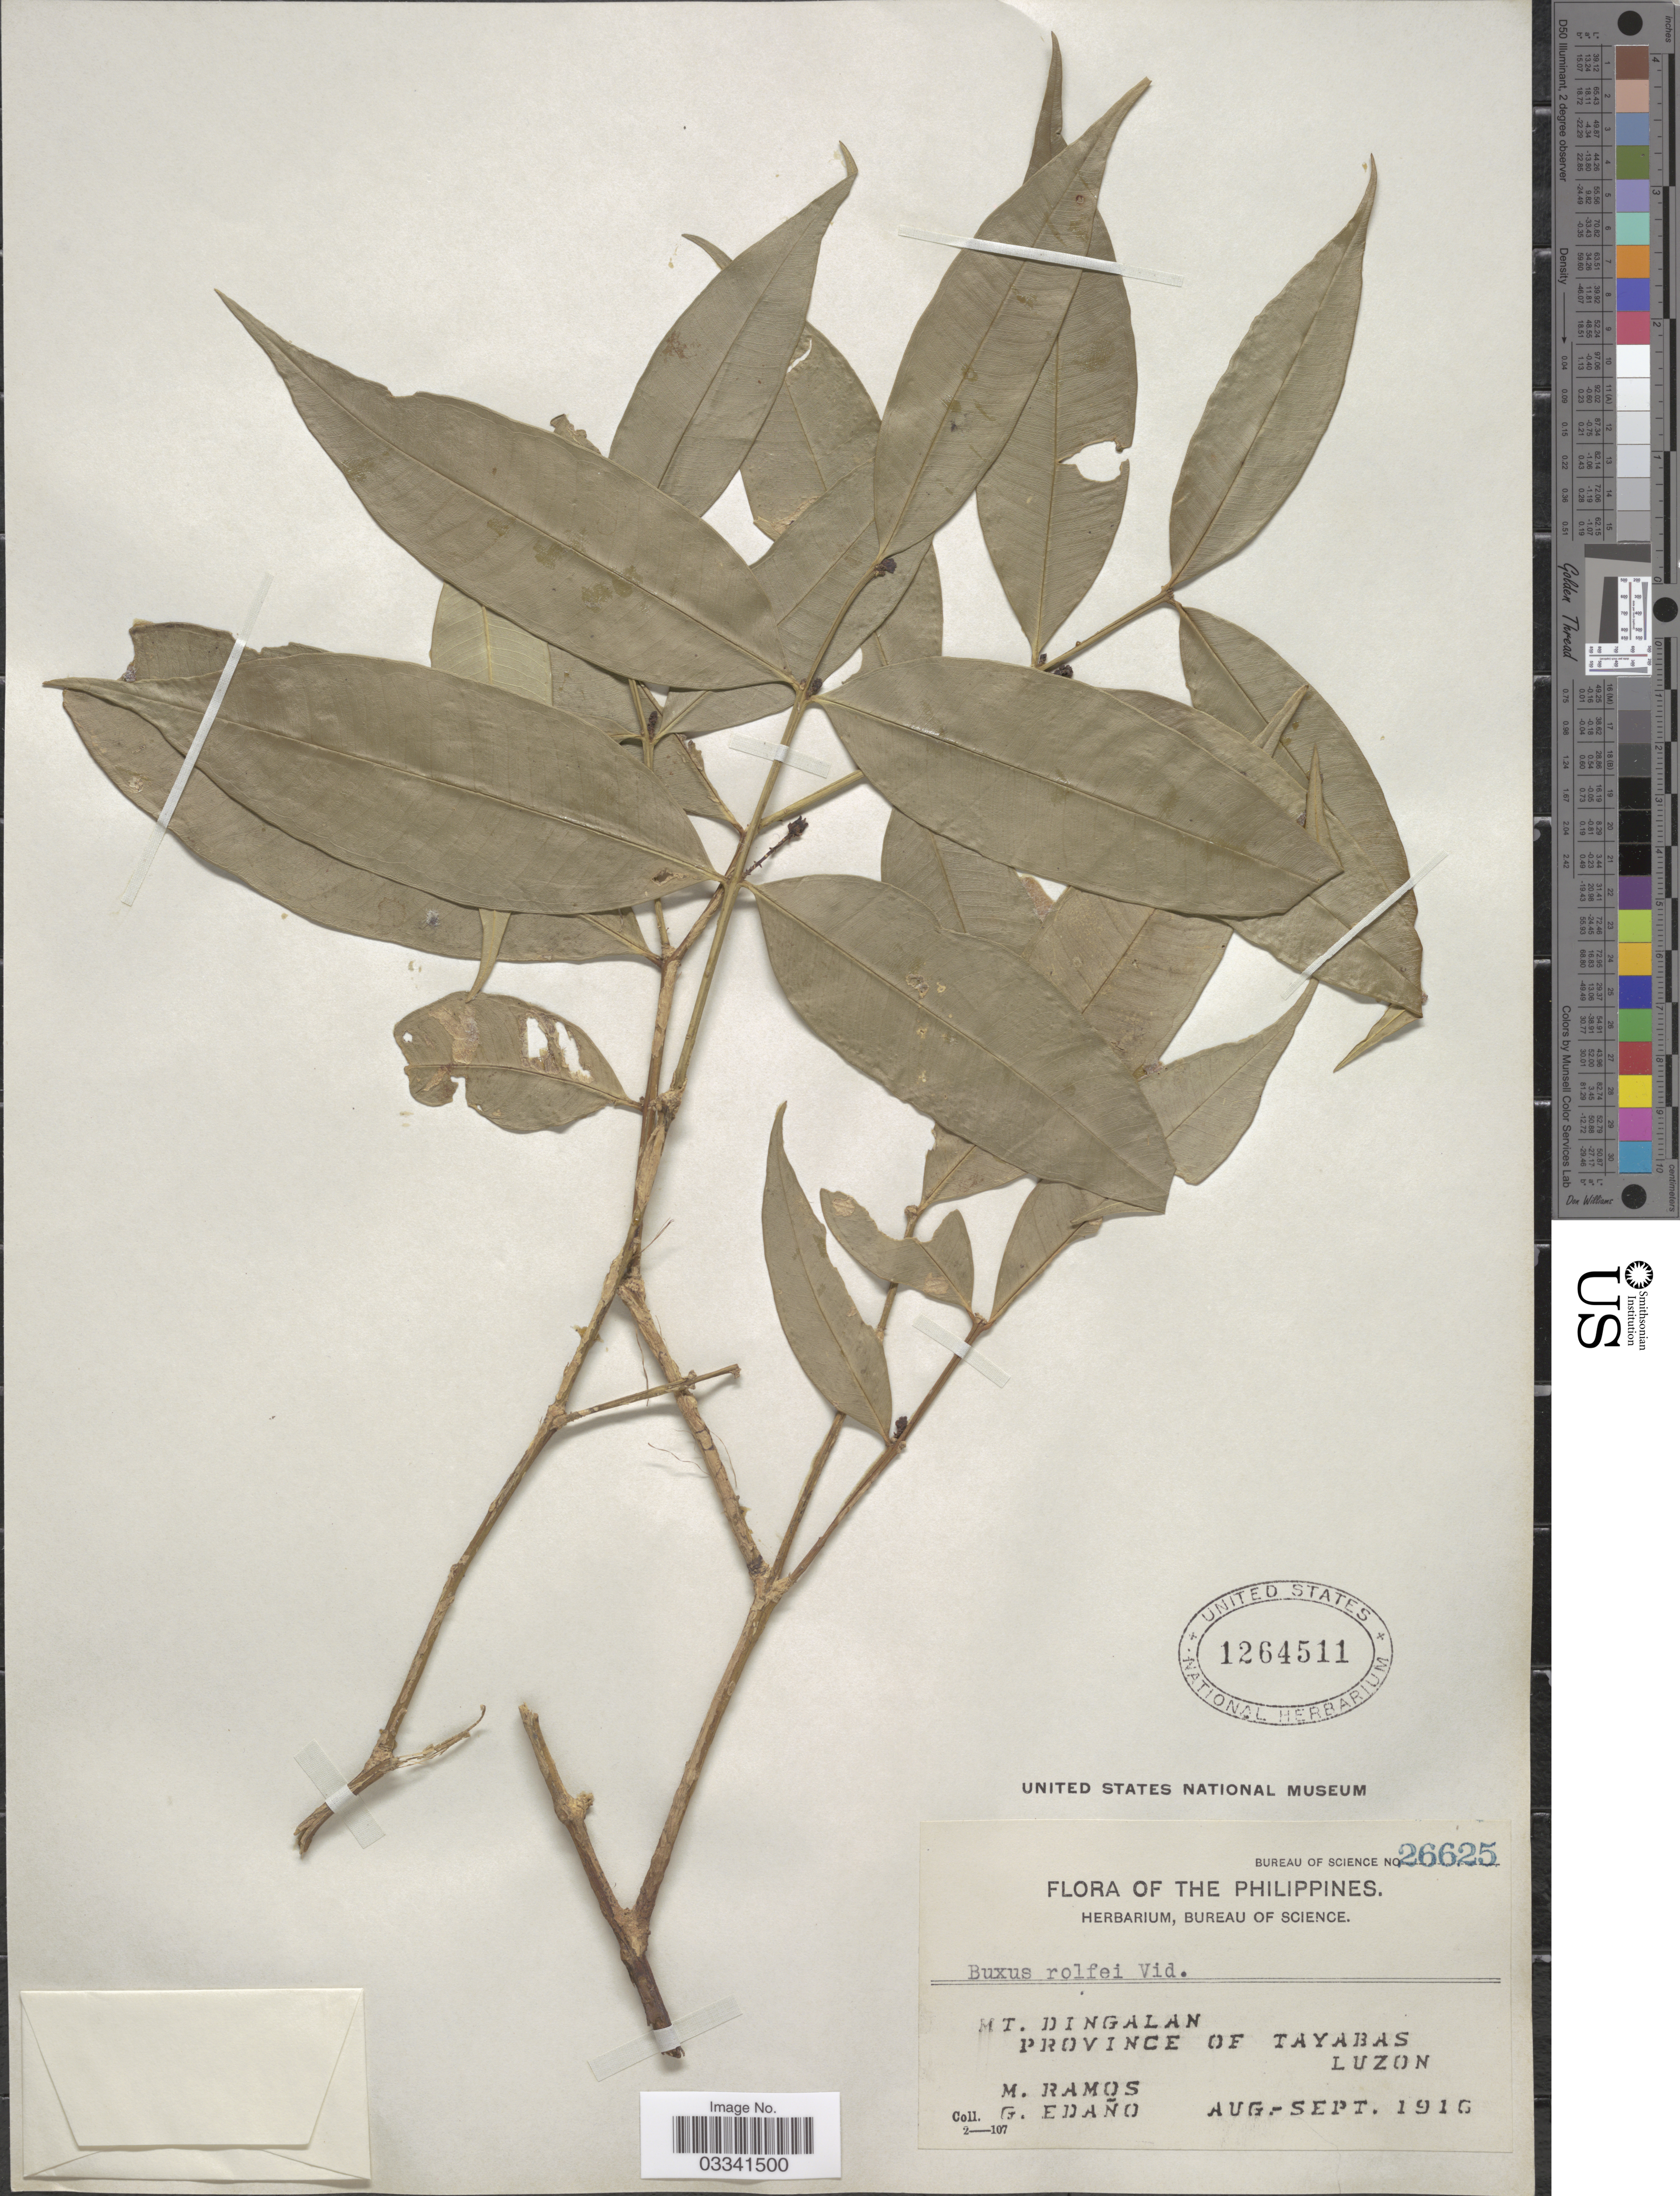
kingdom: Plantae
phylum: Tracheophyta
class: Magnoliopsida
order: Buxales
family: Buxaceae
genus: Buxus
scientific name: Buxus rolfei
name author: S. Vidal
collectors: M. Ramos & G. Edaño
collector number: Bureau of Science 26625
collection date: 1916-08/1916-09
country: Philippines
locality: Mt. Dingalan. Province of Tayabas, Luzon.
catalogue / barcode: US 1264511